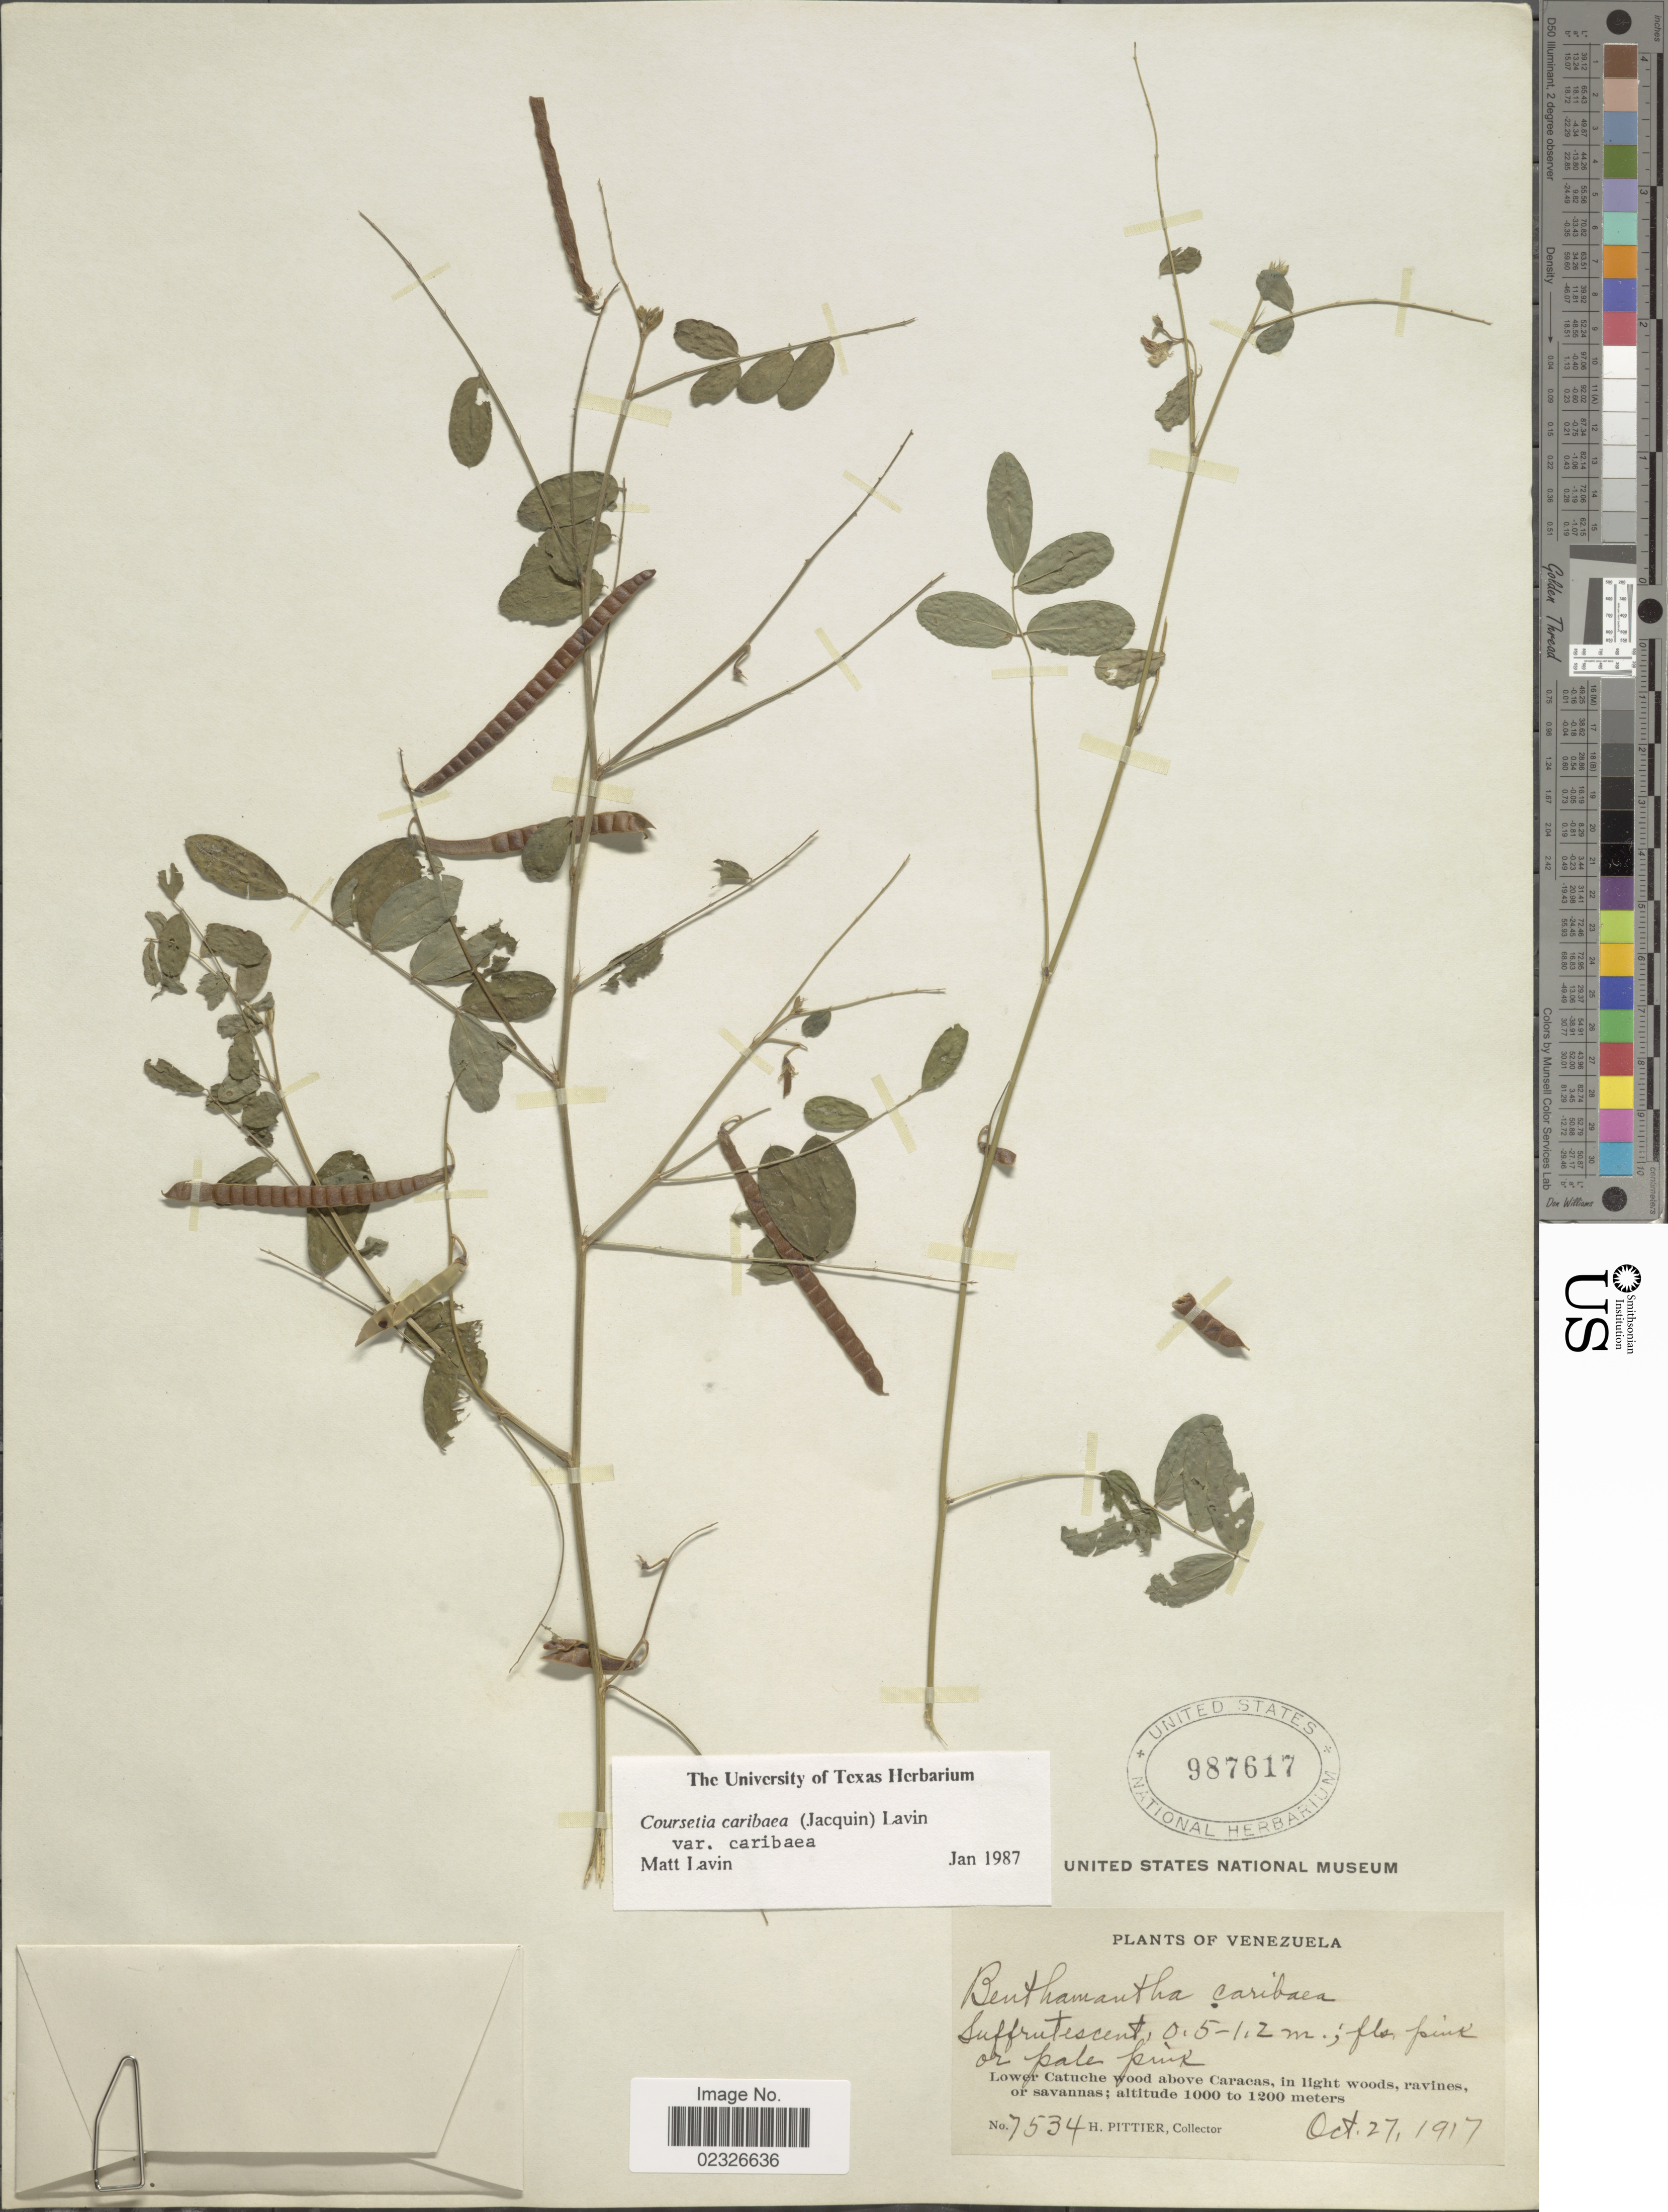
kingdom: Plantae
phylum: Tracheophyta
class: Magnoliopsida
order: Fabales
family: Fabaceae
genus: Coursetia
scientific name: Coursetia caribaea var. caribaea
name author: (Jacq.) Lavin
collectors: H. F. Pittier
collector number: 7534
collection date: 1917-10-27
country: Venezuela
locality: Lower Catuche wood above Caracas, in light woods, ravines, or savannas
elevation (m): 1000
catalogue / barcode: US 987617